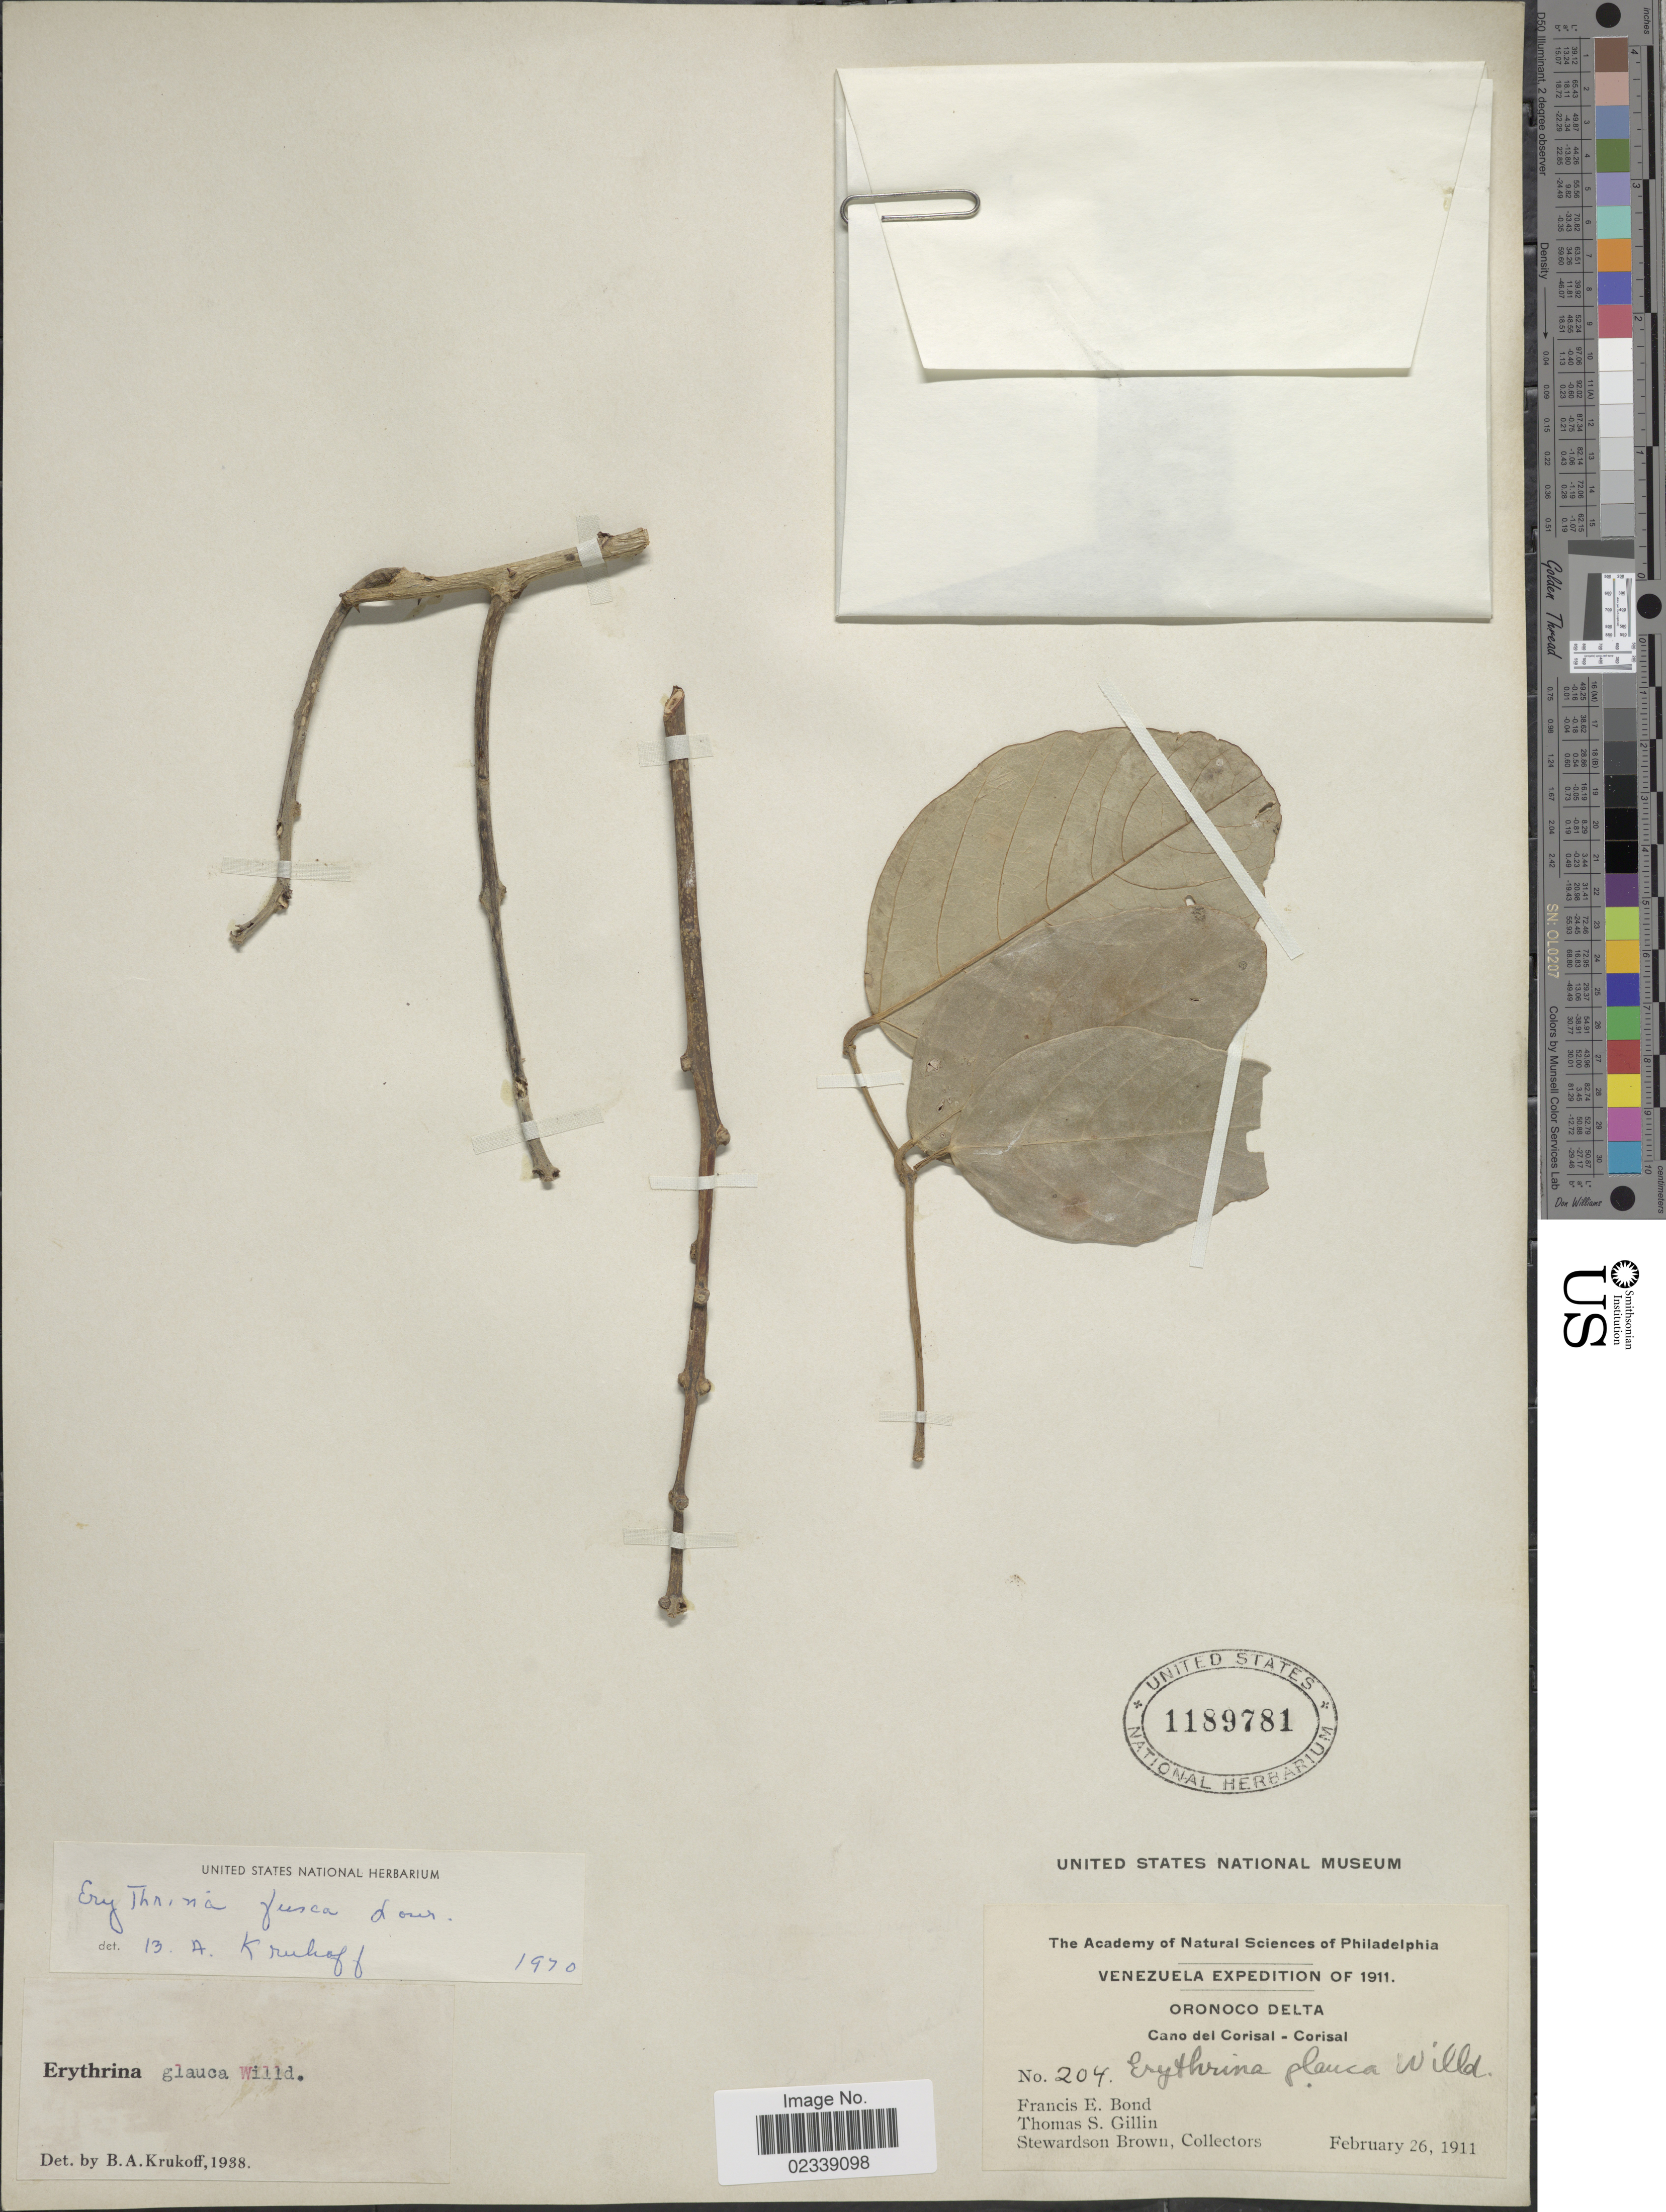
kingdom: Plantae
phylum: Tracheophyta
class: Magnoliopsida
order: Fabales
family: Fabaceae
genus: Erythrina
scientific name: Erythrina fusca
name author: Lour.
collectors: F. Bond, T. Gillin & S. Brown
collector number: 204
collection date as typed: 26-28 February 1911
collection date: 1911-02-26/1911-02-28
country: Venezuela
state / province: Monagas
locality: Corozal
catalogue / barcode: US 1189781